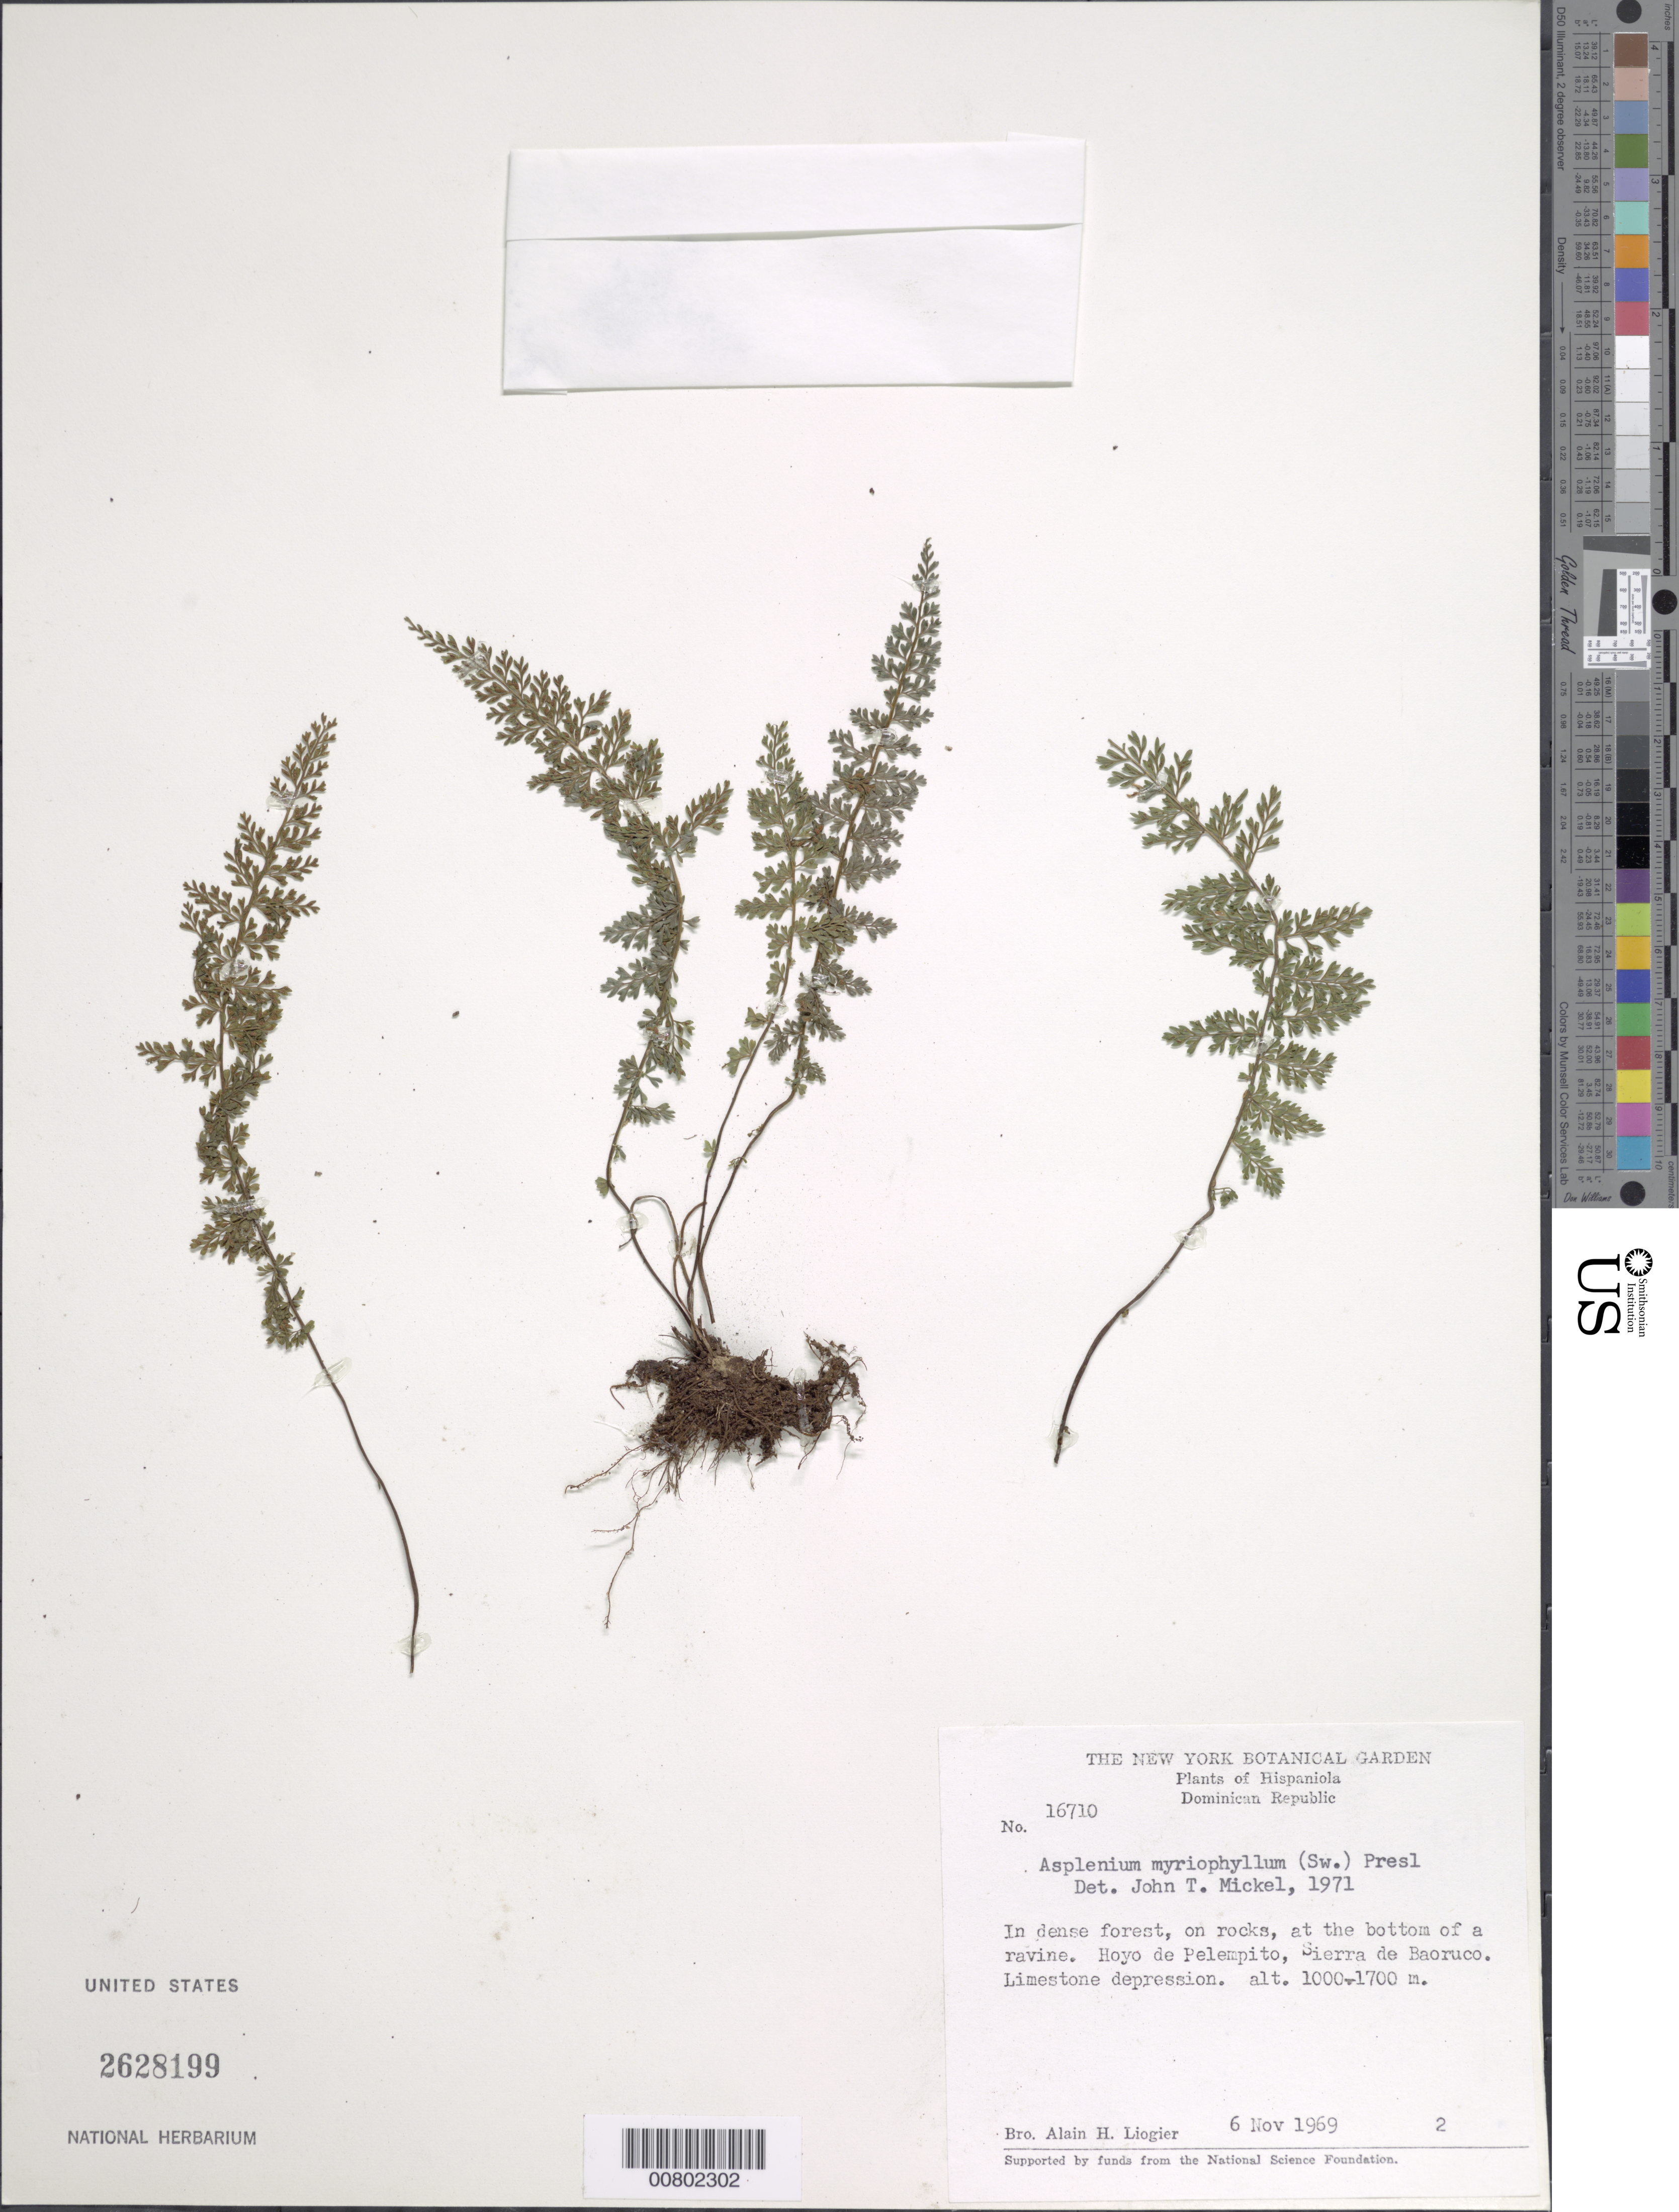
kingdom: Plantae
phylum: Tracheophyta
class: Polypodiopsida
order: Polypodiales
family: Aspleniaceae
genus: Asplenium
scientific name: Asplenium myriophyllum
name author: (Sw.) C. Presl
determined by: Mickel, J. T., (NY), New York Botanical Garden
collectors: A. H. Liogier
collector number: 16710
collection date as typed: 06 Nov 1969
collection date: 1969-11-06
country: Dominican Republic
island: Hispaniola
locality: Hoyo de Pelempito, Sierra de Baoruco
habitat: Dense forest, on rocks at bottom of ravine; limestone depression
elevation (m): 1000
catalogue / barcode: US 2628199